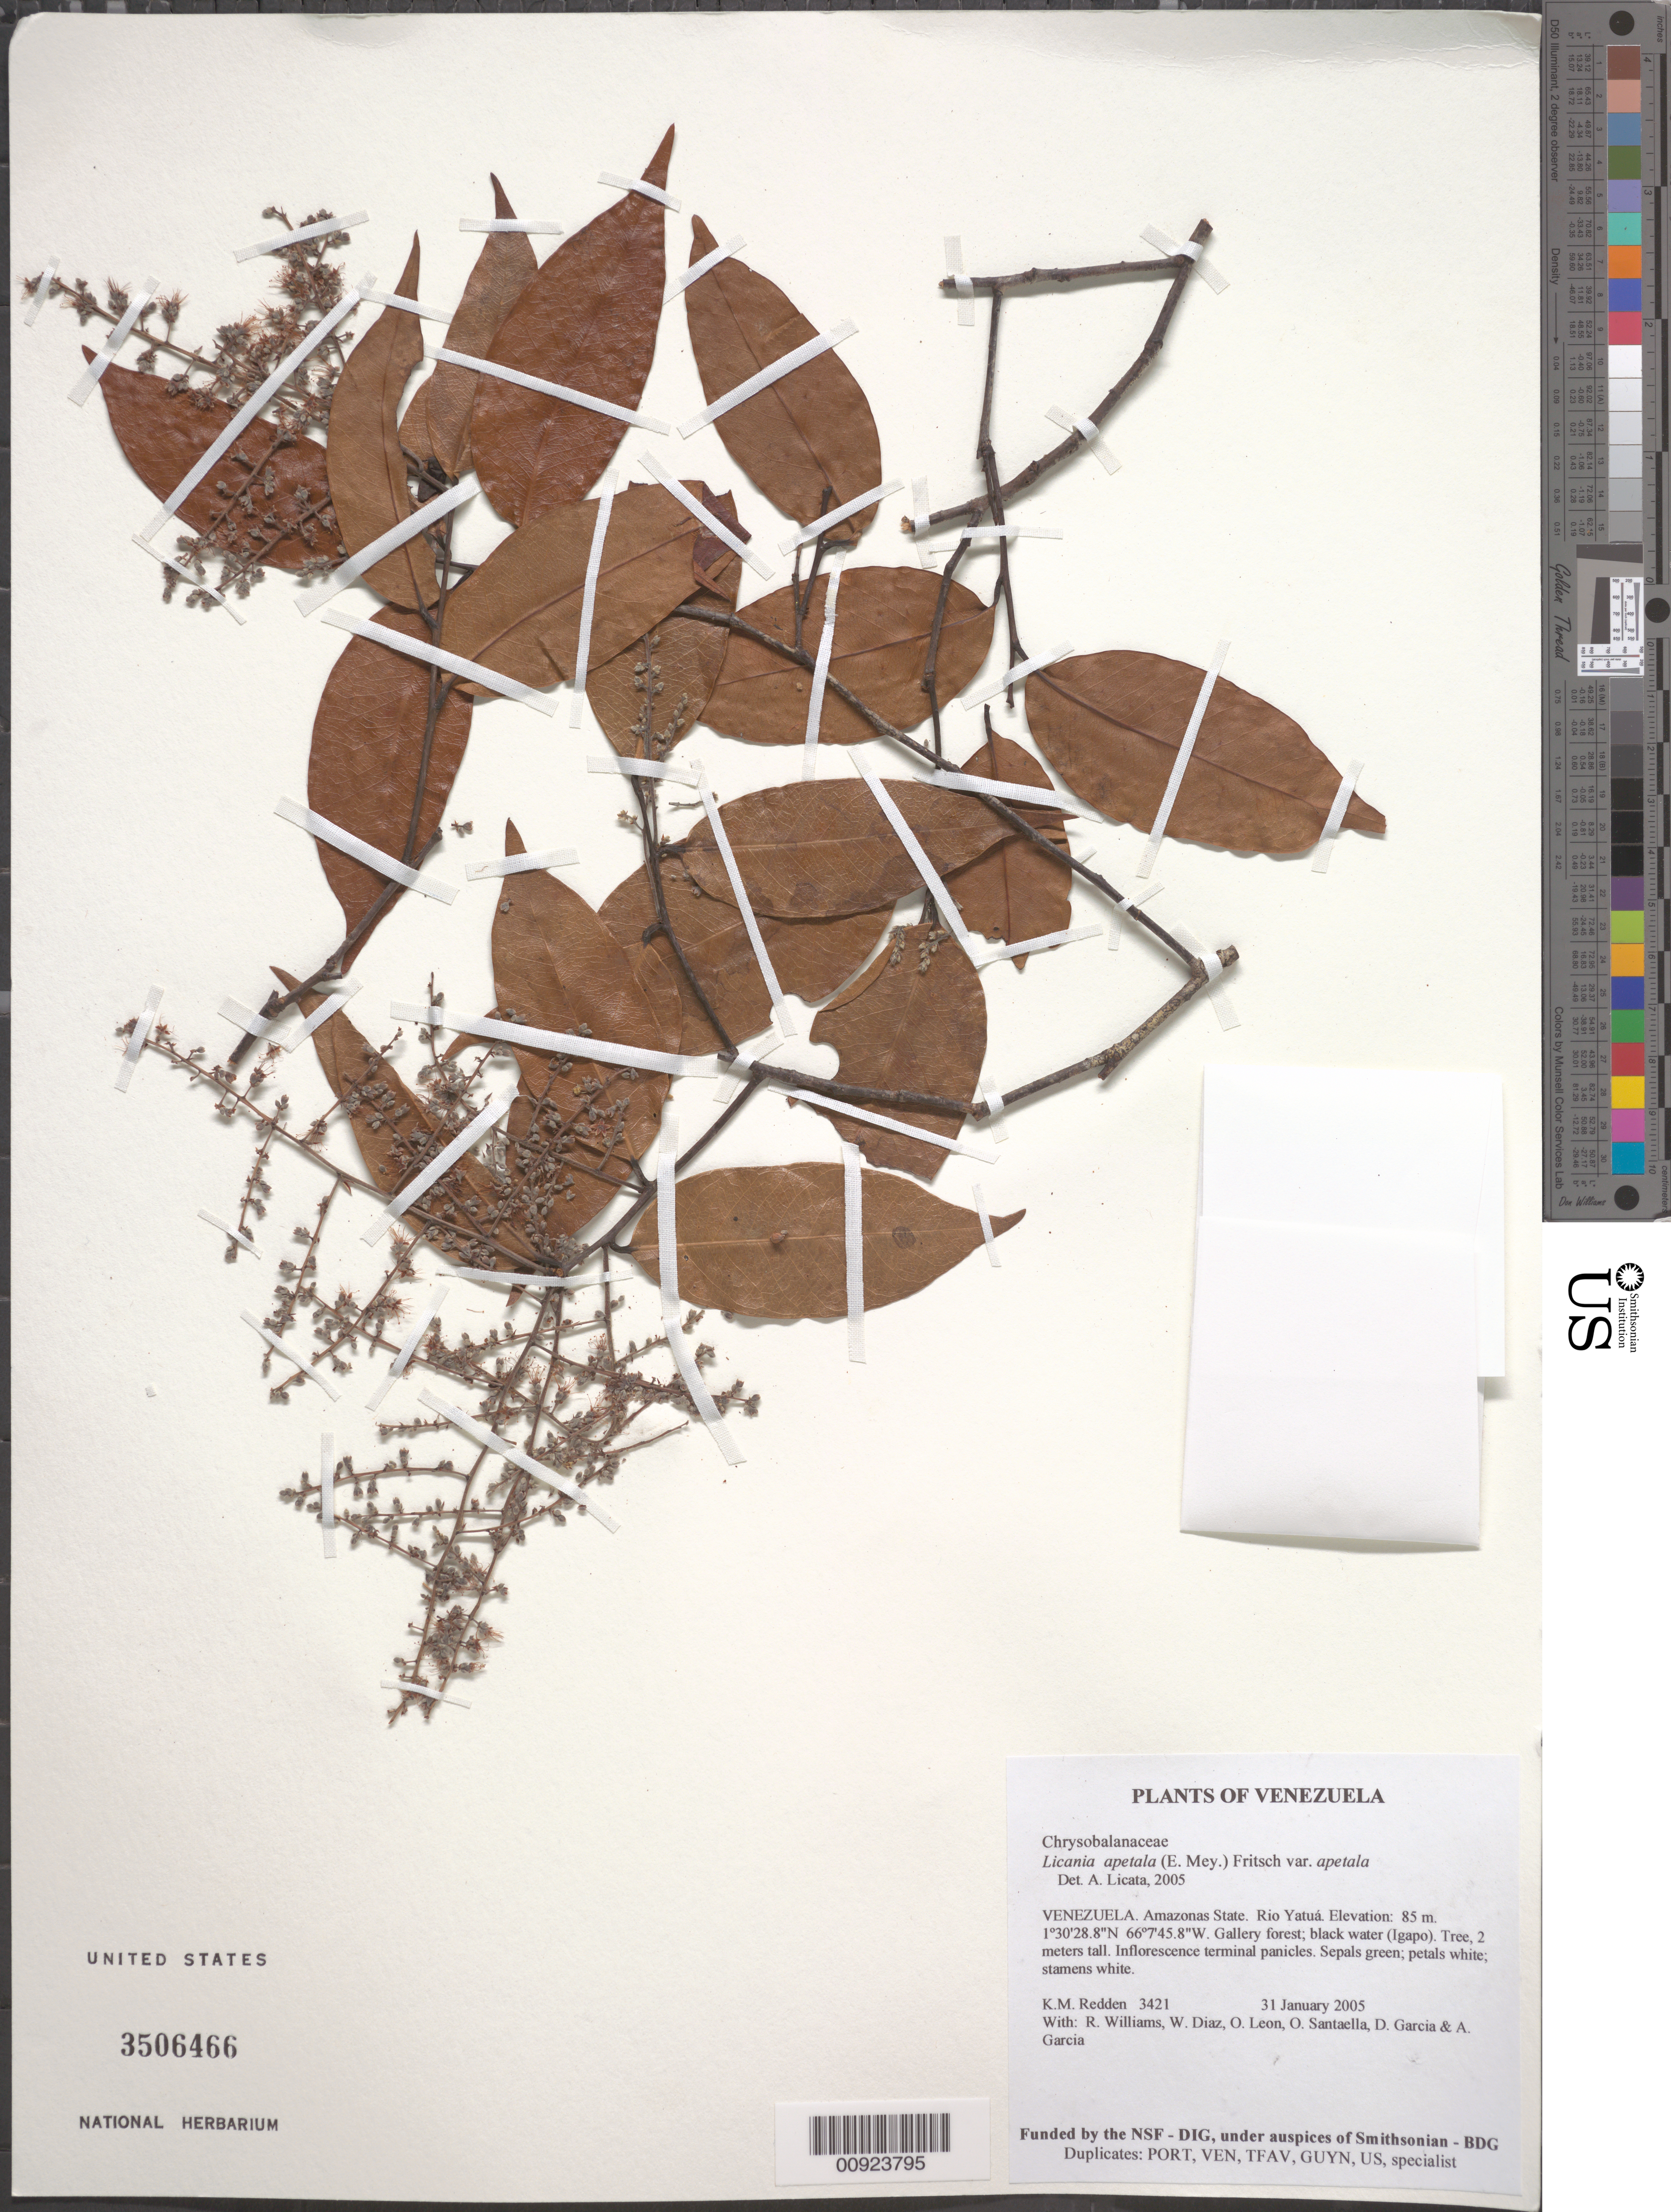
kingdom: Plantae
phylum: Tracheophyta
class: Magnoliopsida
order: Malpighiales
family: Chrysobalanaceae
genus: Leptobalanus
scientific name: Leptobalanus apetalus var. apetalus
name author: (E. Mey.) Sothers & Prance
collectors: K. M. Redden, R. Williams, W. Díaz P., O. León, O. Santaella, D. Garcia & A. Garcia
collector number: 3421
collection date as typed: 31 January 2005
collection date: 2005-01-31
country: Venezuela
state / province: Amazonas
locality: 10 - Rio Yatuá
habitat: Gallery forest; black water (Igapo)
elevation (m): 85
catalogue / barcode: US 3506466